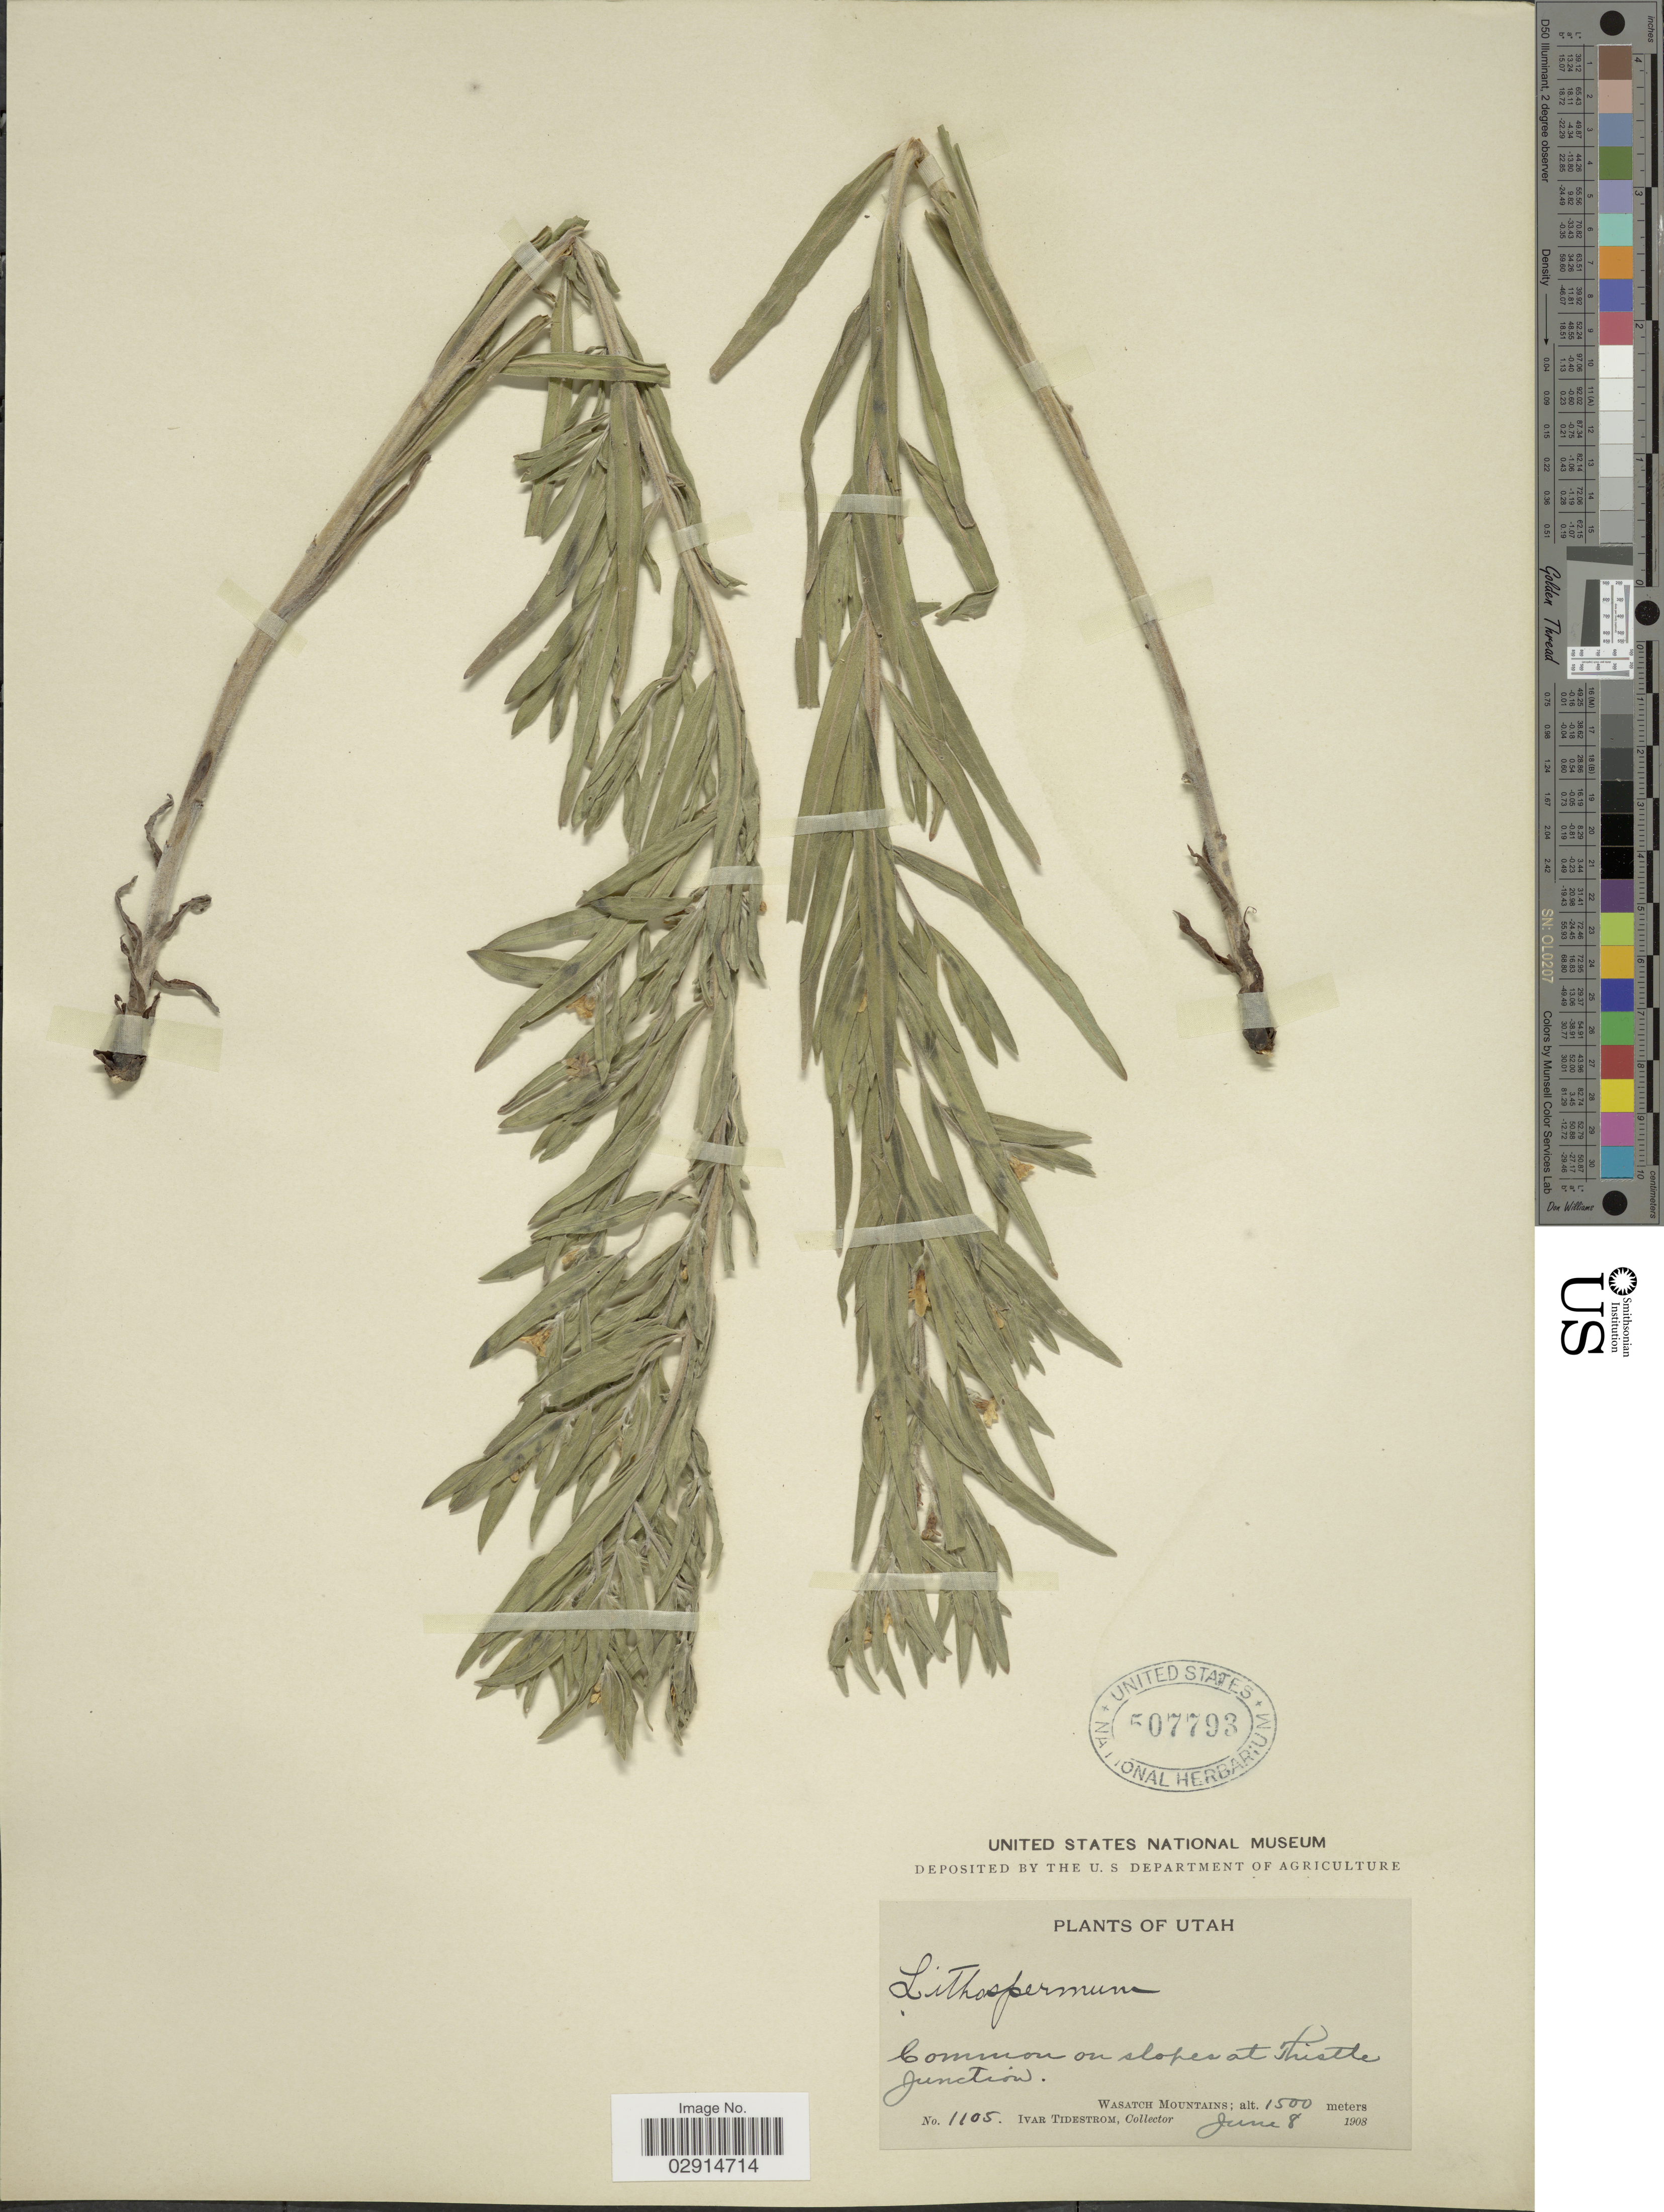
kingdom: Plantae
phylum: Tracheophyta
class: Magnoliopsida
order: Boraginales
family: Boraginaceae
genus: Lithospermum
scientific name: Lithospermum ruderale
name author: Douglas ex Lehm.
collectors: I. F. Tidestrom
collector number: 1105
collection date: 1908-06-08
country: United States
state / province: Utah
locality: Common on slopes at Thistle junction, Wasatch Mountains.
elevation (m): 1500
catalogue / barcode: US 507793